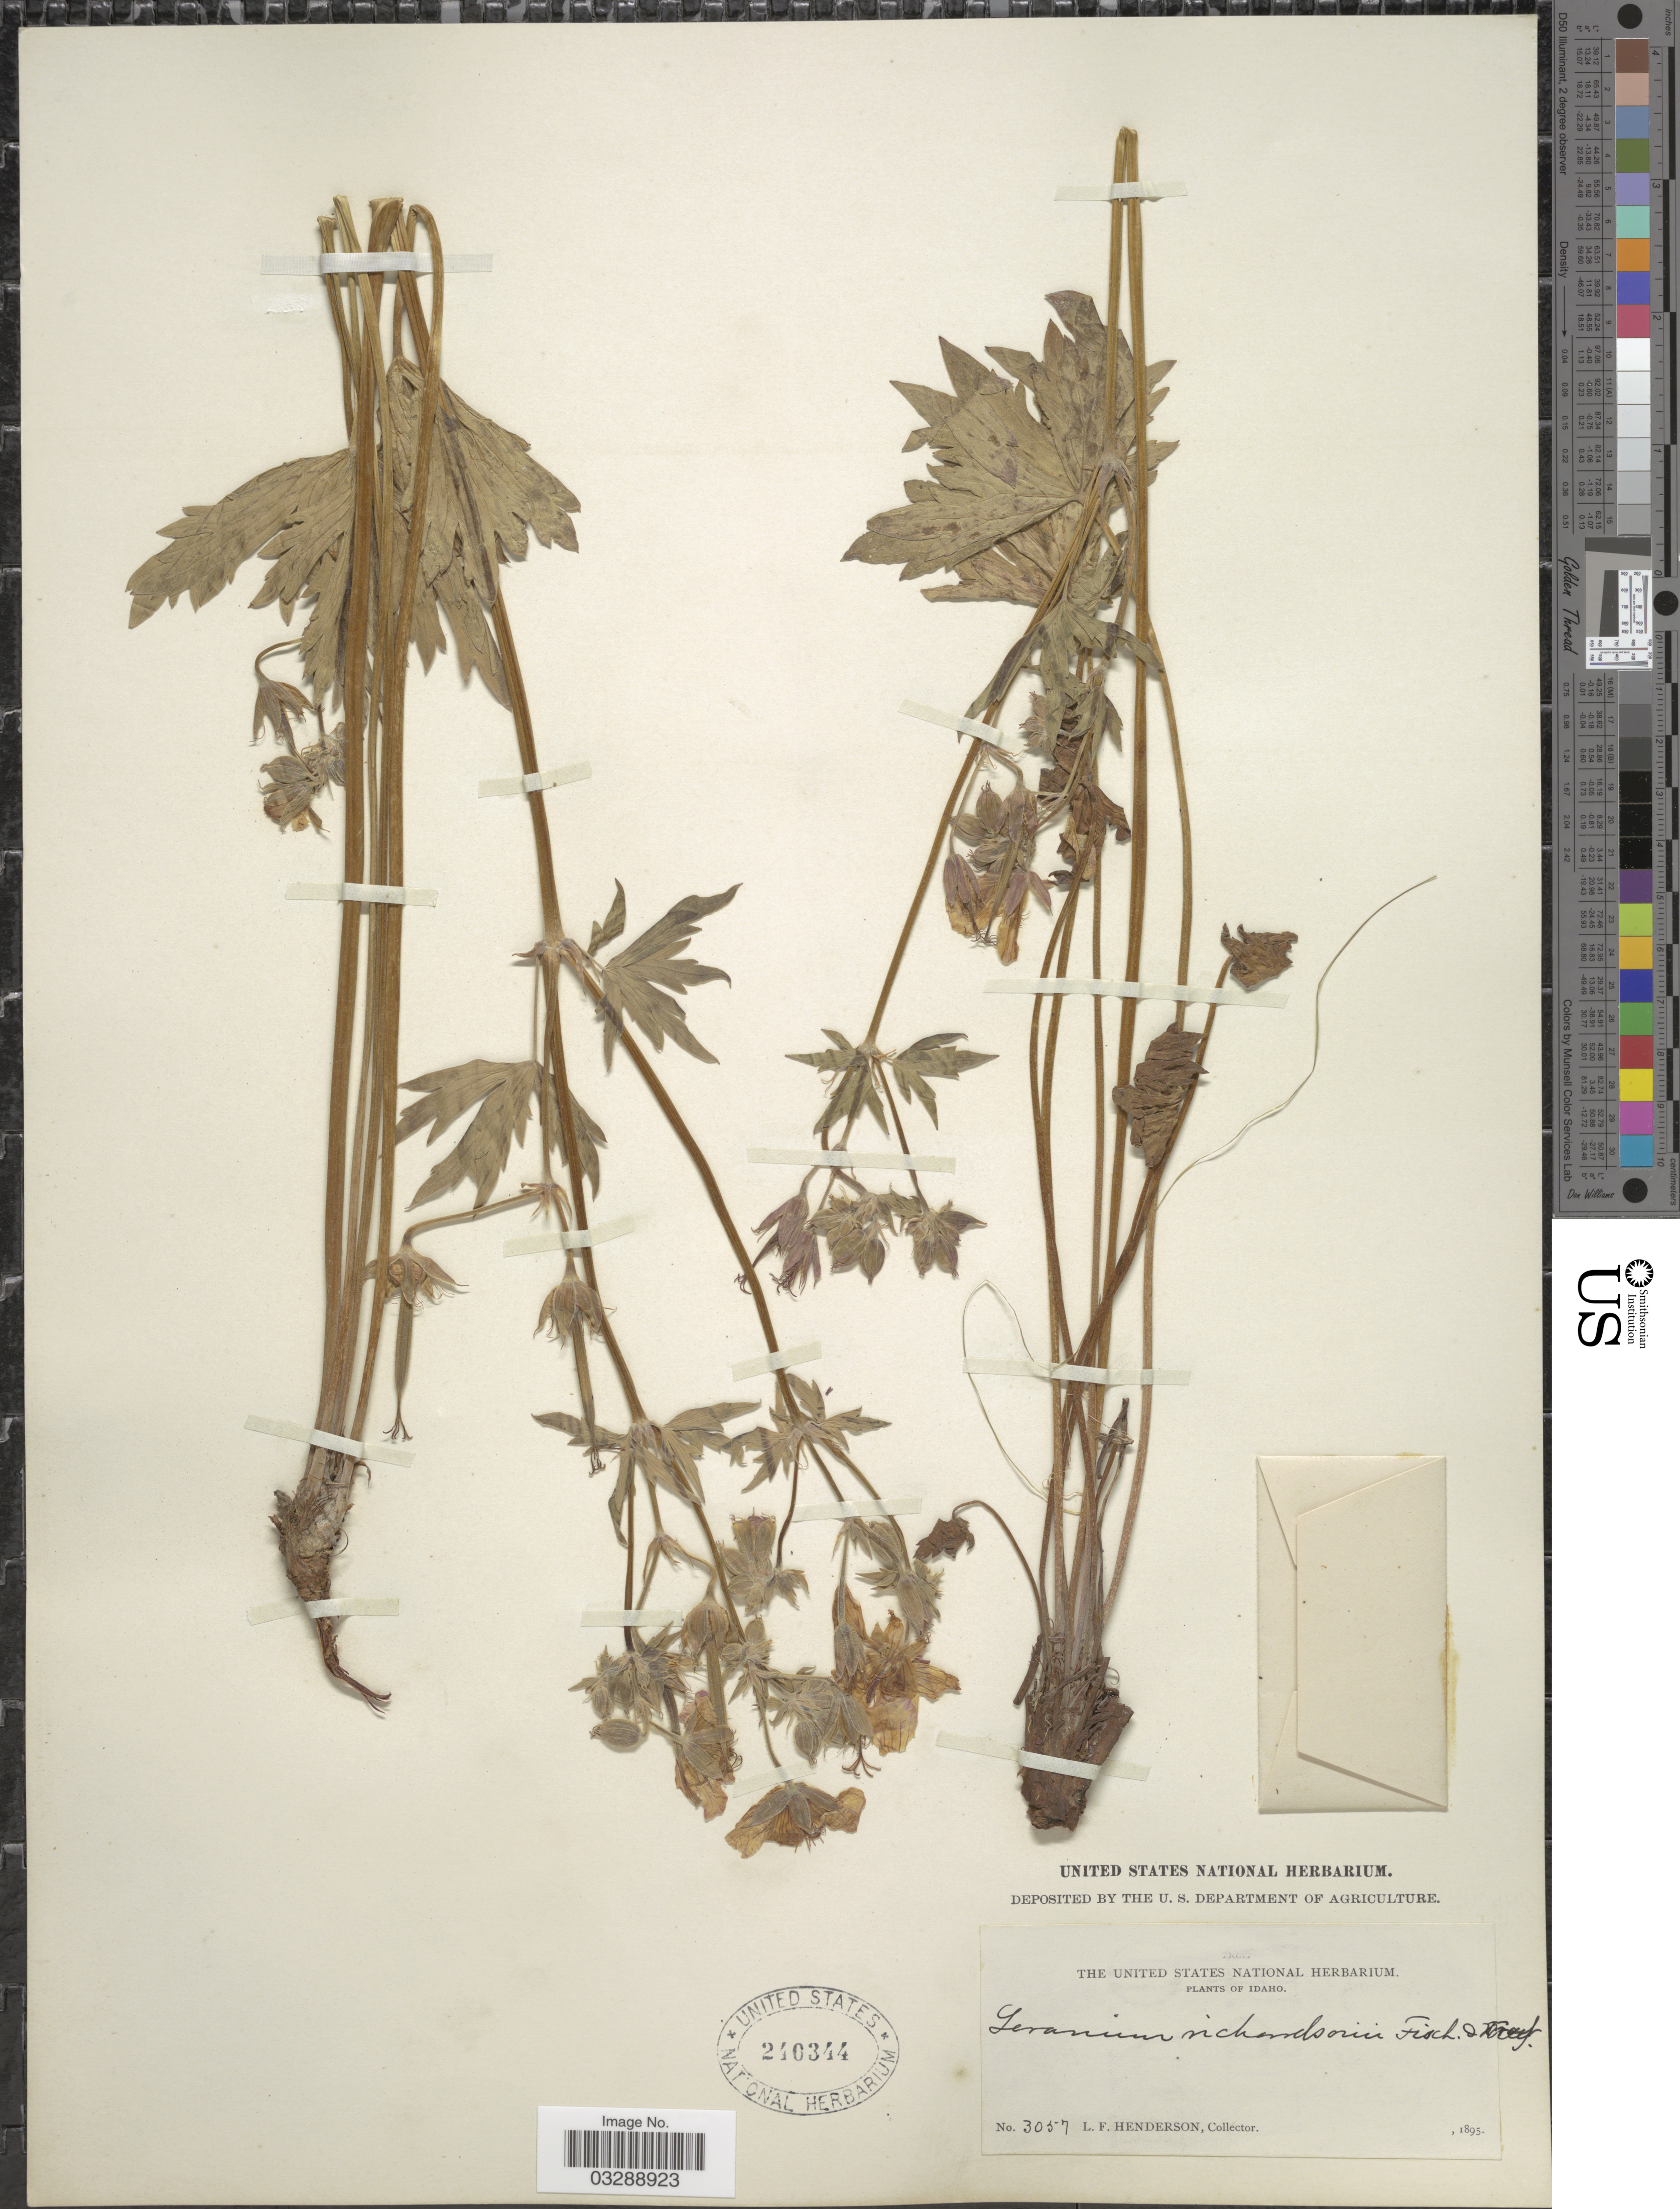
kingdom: Plantae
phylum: Tracheophyta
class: Magnoliopsida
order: Geraniales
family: Geraniaceae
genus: Geranium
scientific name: Geranium richardsonii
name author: Fisch. & Trautv.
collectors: L. Henderson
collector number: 3057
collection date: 1895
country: United States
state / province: Idaho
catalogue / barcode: US 240344